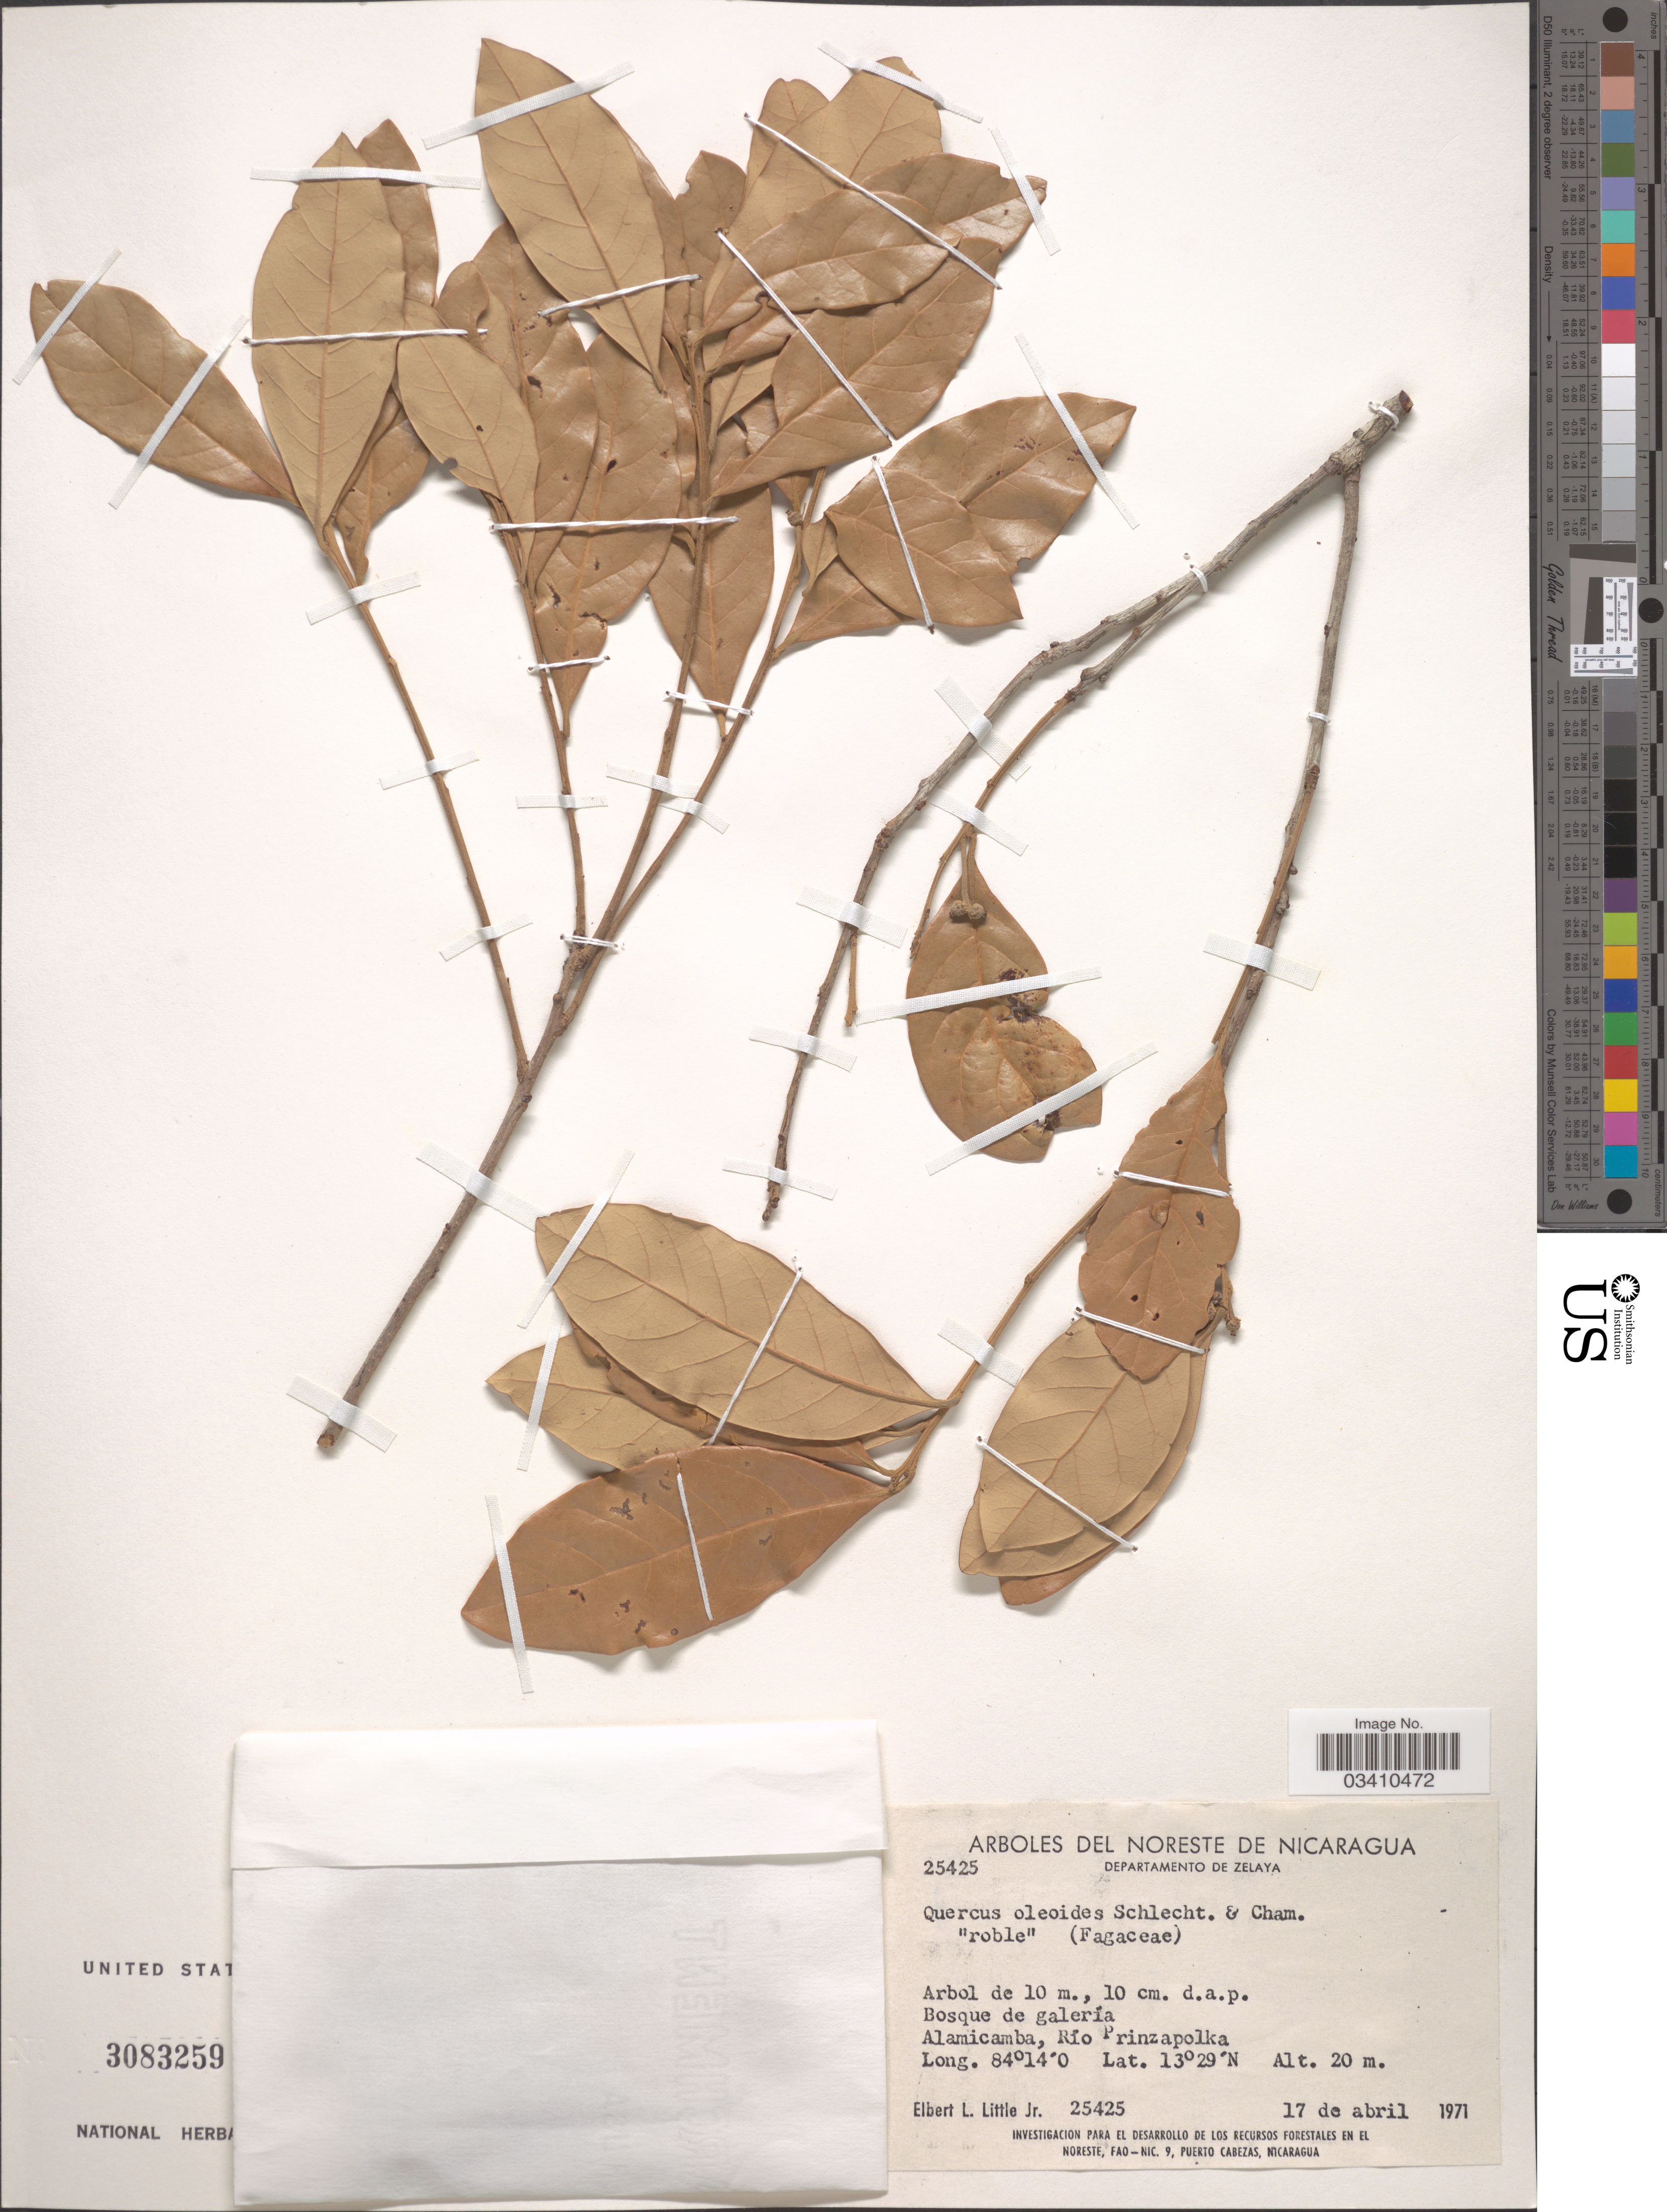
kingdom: Plantae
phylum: Tracheophyta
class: Magnoliopsida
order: Fagales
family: Fagaceae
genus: Quercus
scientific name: Quercus oleoides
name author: Schltdl. & Cham.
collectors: E. L. Little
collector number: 25425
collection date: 1971-04-17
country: Nicaragua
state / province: Atlántico Norte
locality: Noreste de Nicaragua. Departamento de Zelaya. Alamicamba, Río Prinzapolka.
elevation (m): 20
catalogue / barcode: US 3083259